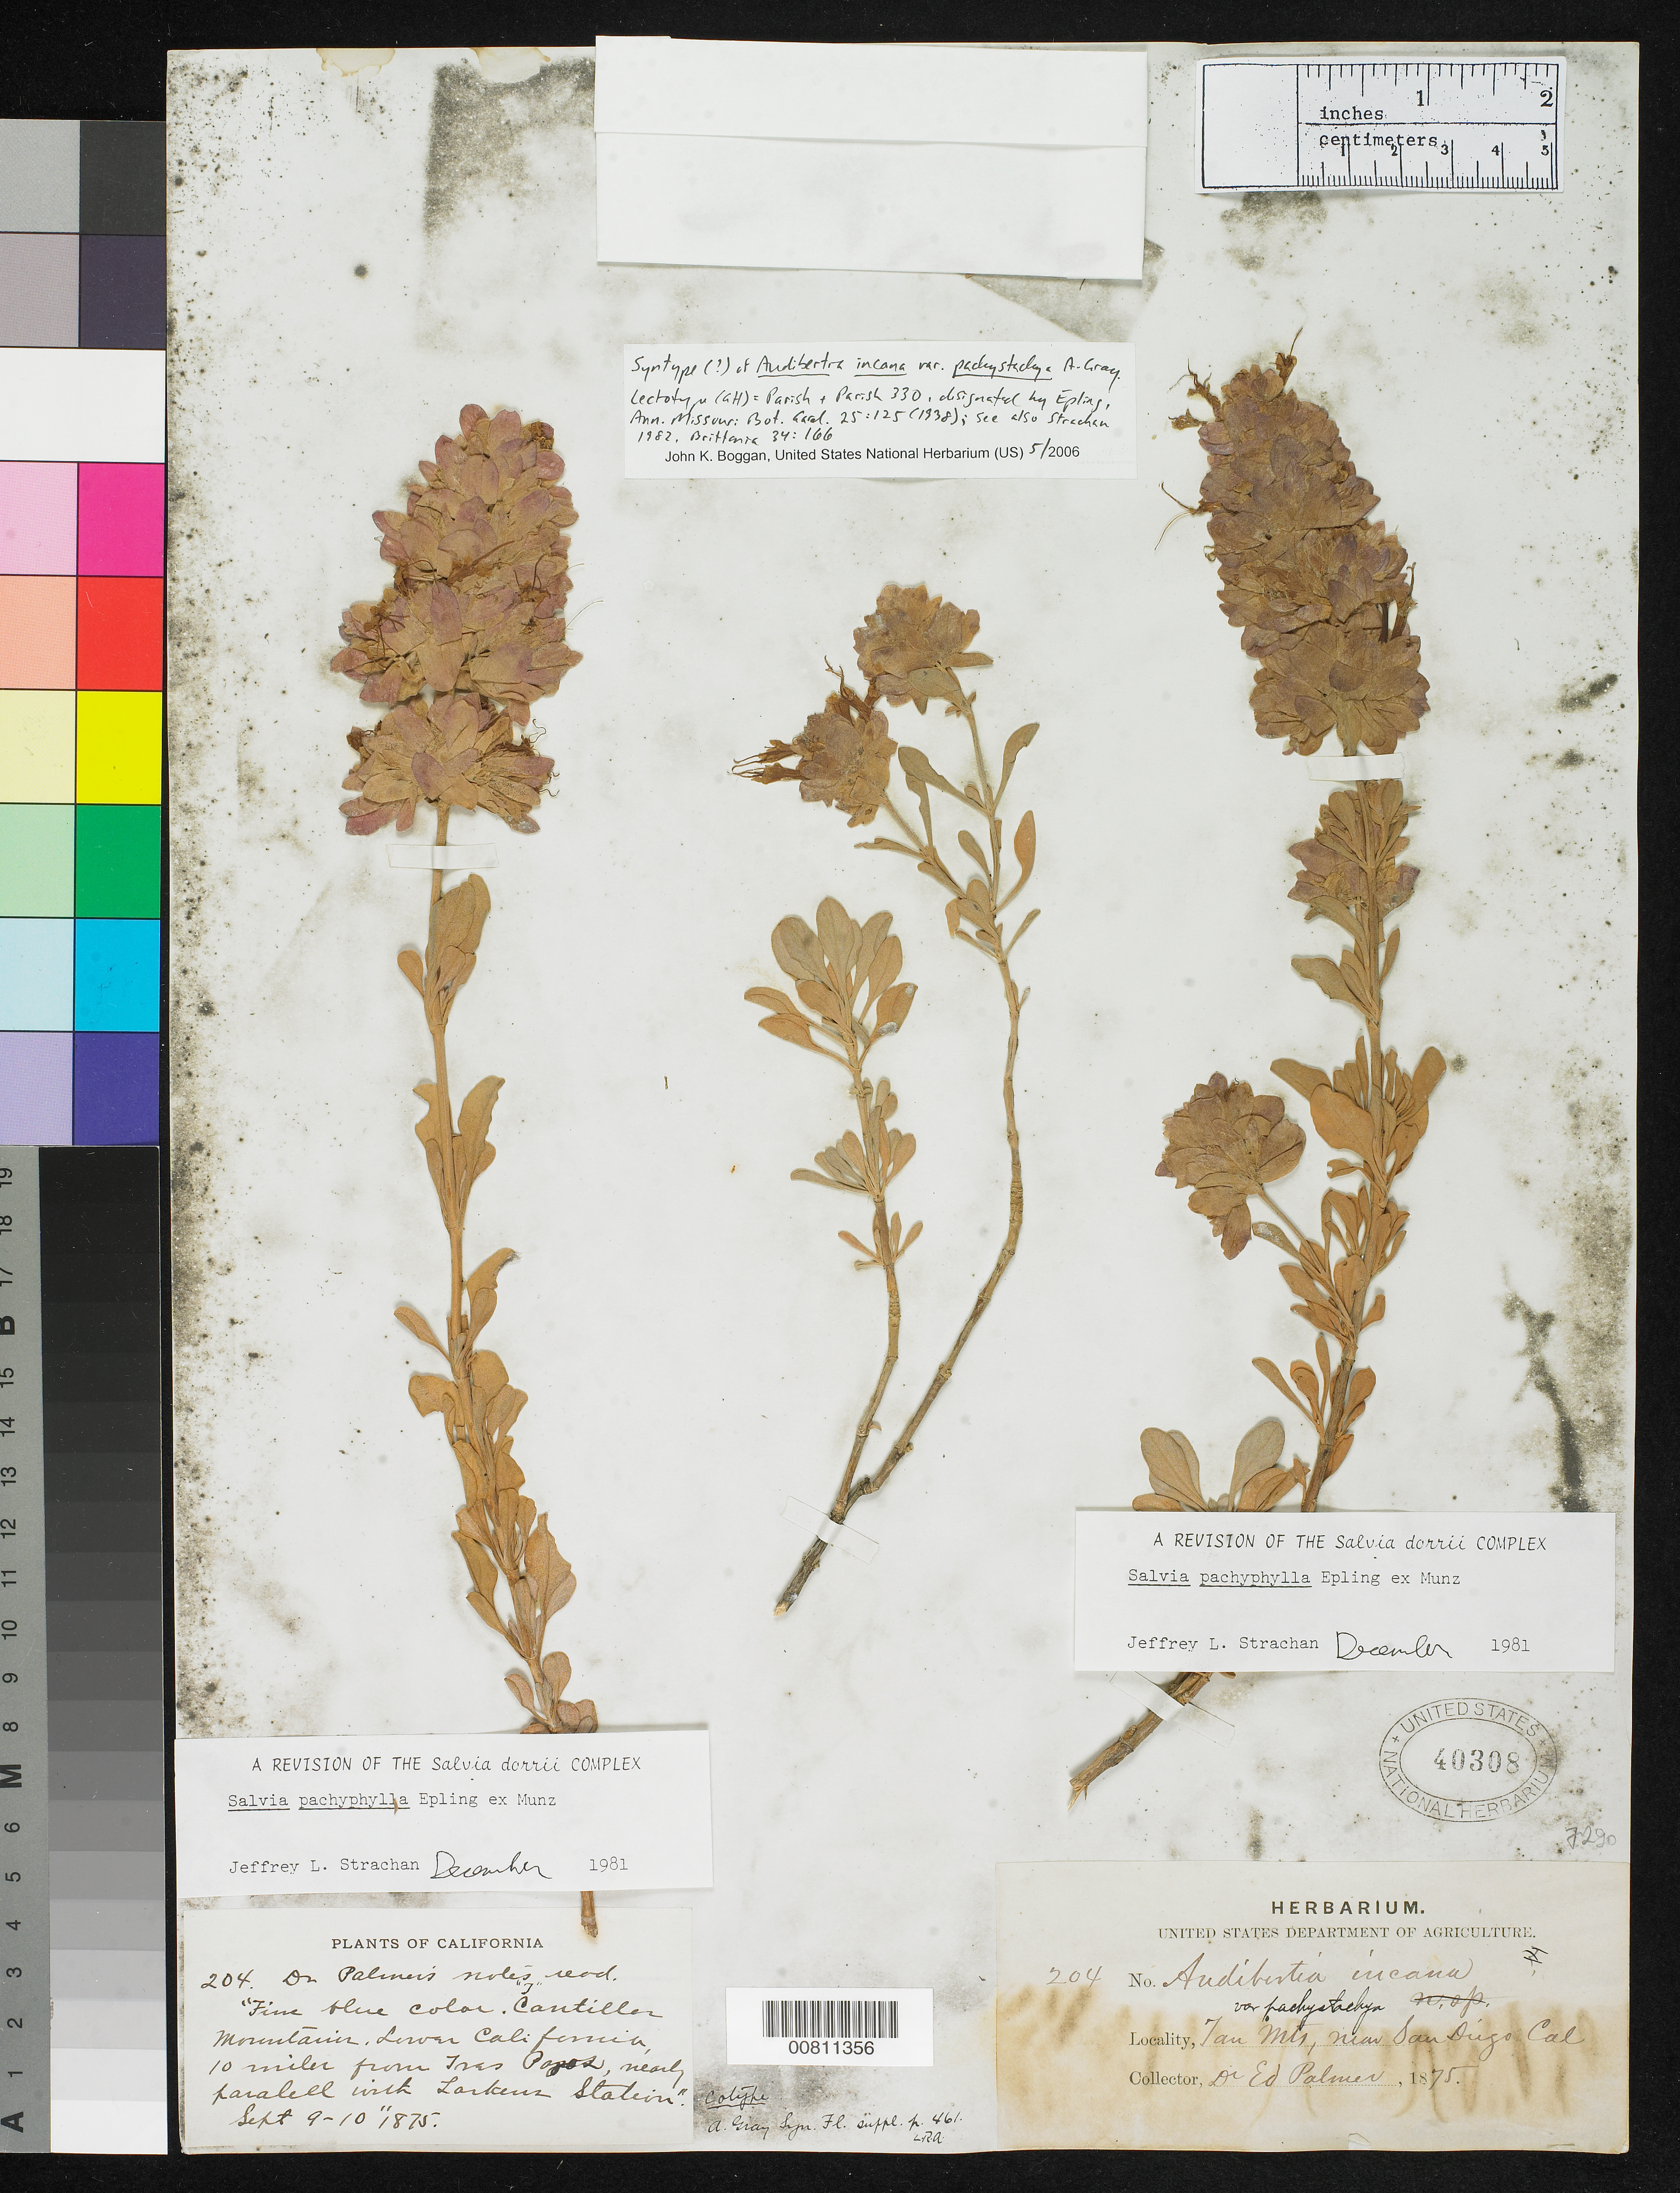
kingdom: Plantae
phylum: Tracheophyta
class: Magnoliopsida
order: Lamiales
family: Lamiaceae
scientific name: Audibertia incana var. pachystachya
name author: A. Gray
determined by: Strachan, J. L.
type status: Possible Syntype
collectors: E. Palmer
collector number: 204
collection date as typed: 1875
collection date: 1875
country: United States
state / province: California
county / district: San Diego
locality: Tan Mts., near San Diego, Cal.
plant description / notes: Lectotype is Parish & Parish 330, designated by Epling, Ann. Missouri Bot. Gard. 25: 125 (1938).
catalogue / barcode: US 40308